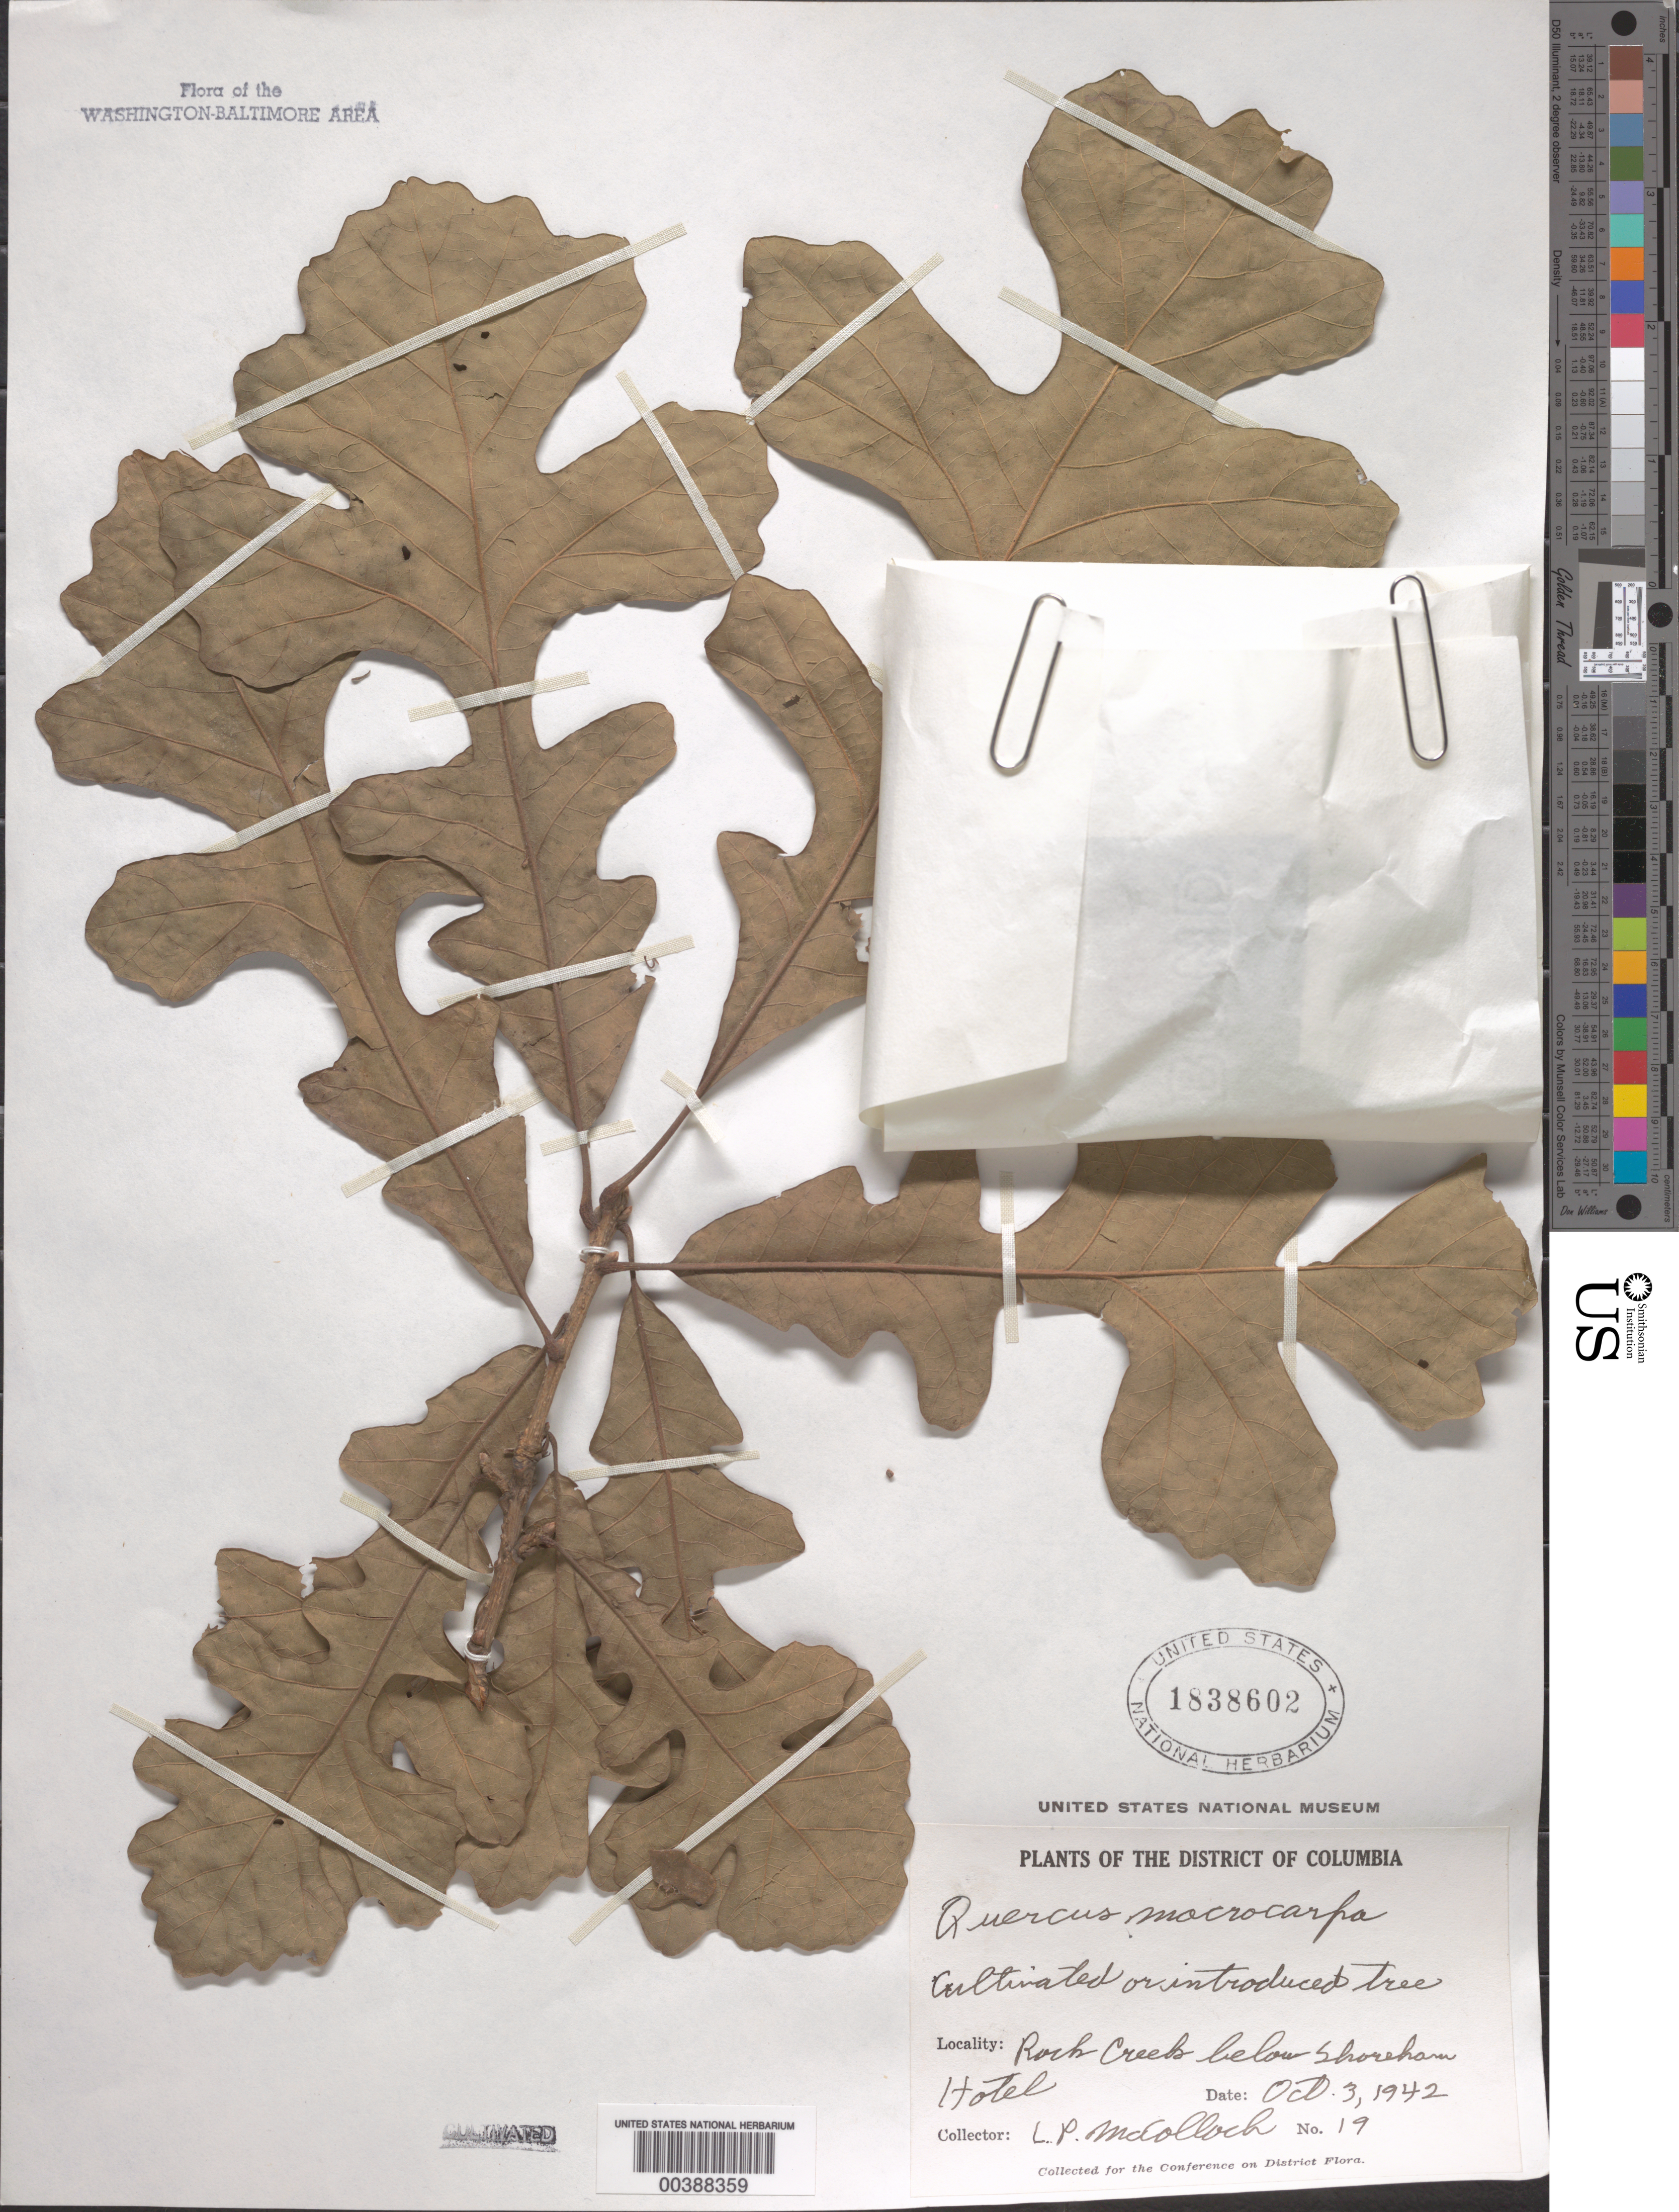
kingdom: Plantae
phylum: Tracheophyta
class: Magnoliopsida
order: Fagales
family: Fagaceae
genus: Quercus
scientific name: Quercus macrocarpa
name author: Michx.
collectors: L. McColloch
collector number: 19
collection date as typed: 03 Oct 1942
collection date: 1942-10-03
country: United States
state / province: District of Columbia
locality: Rock Creek below Shoreham Hotel Rock Creek Park and vicinity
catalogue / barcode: US 1838602